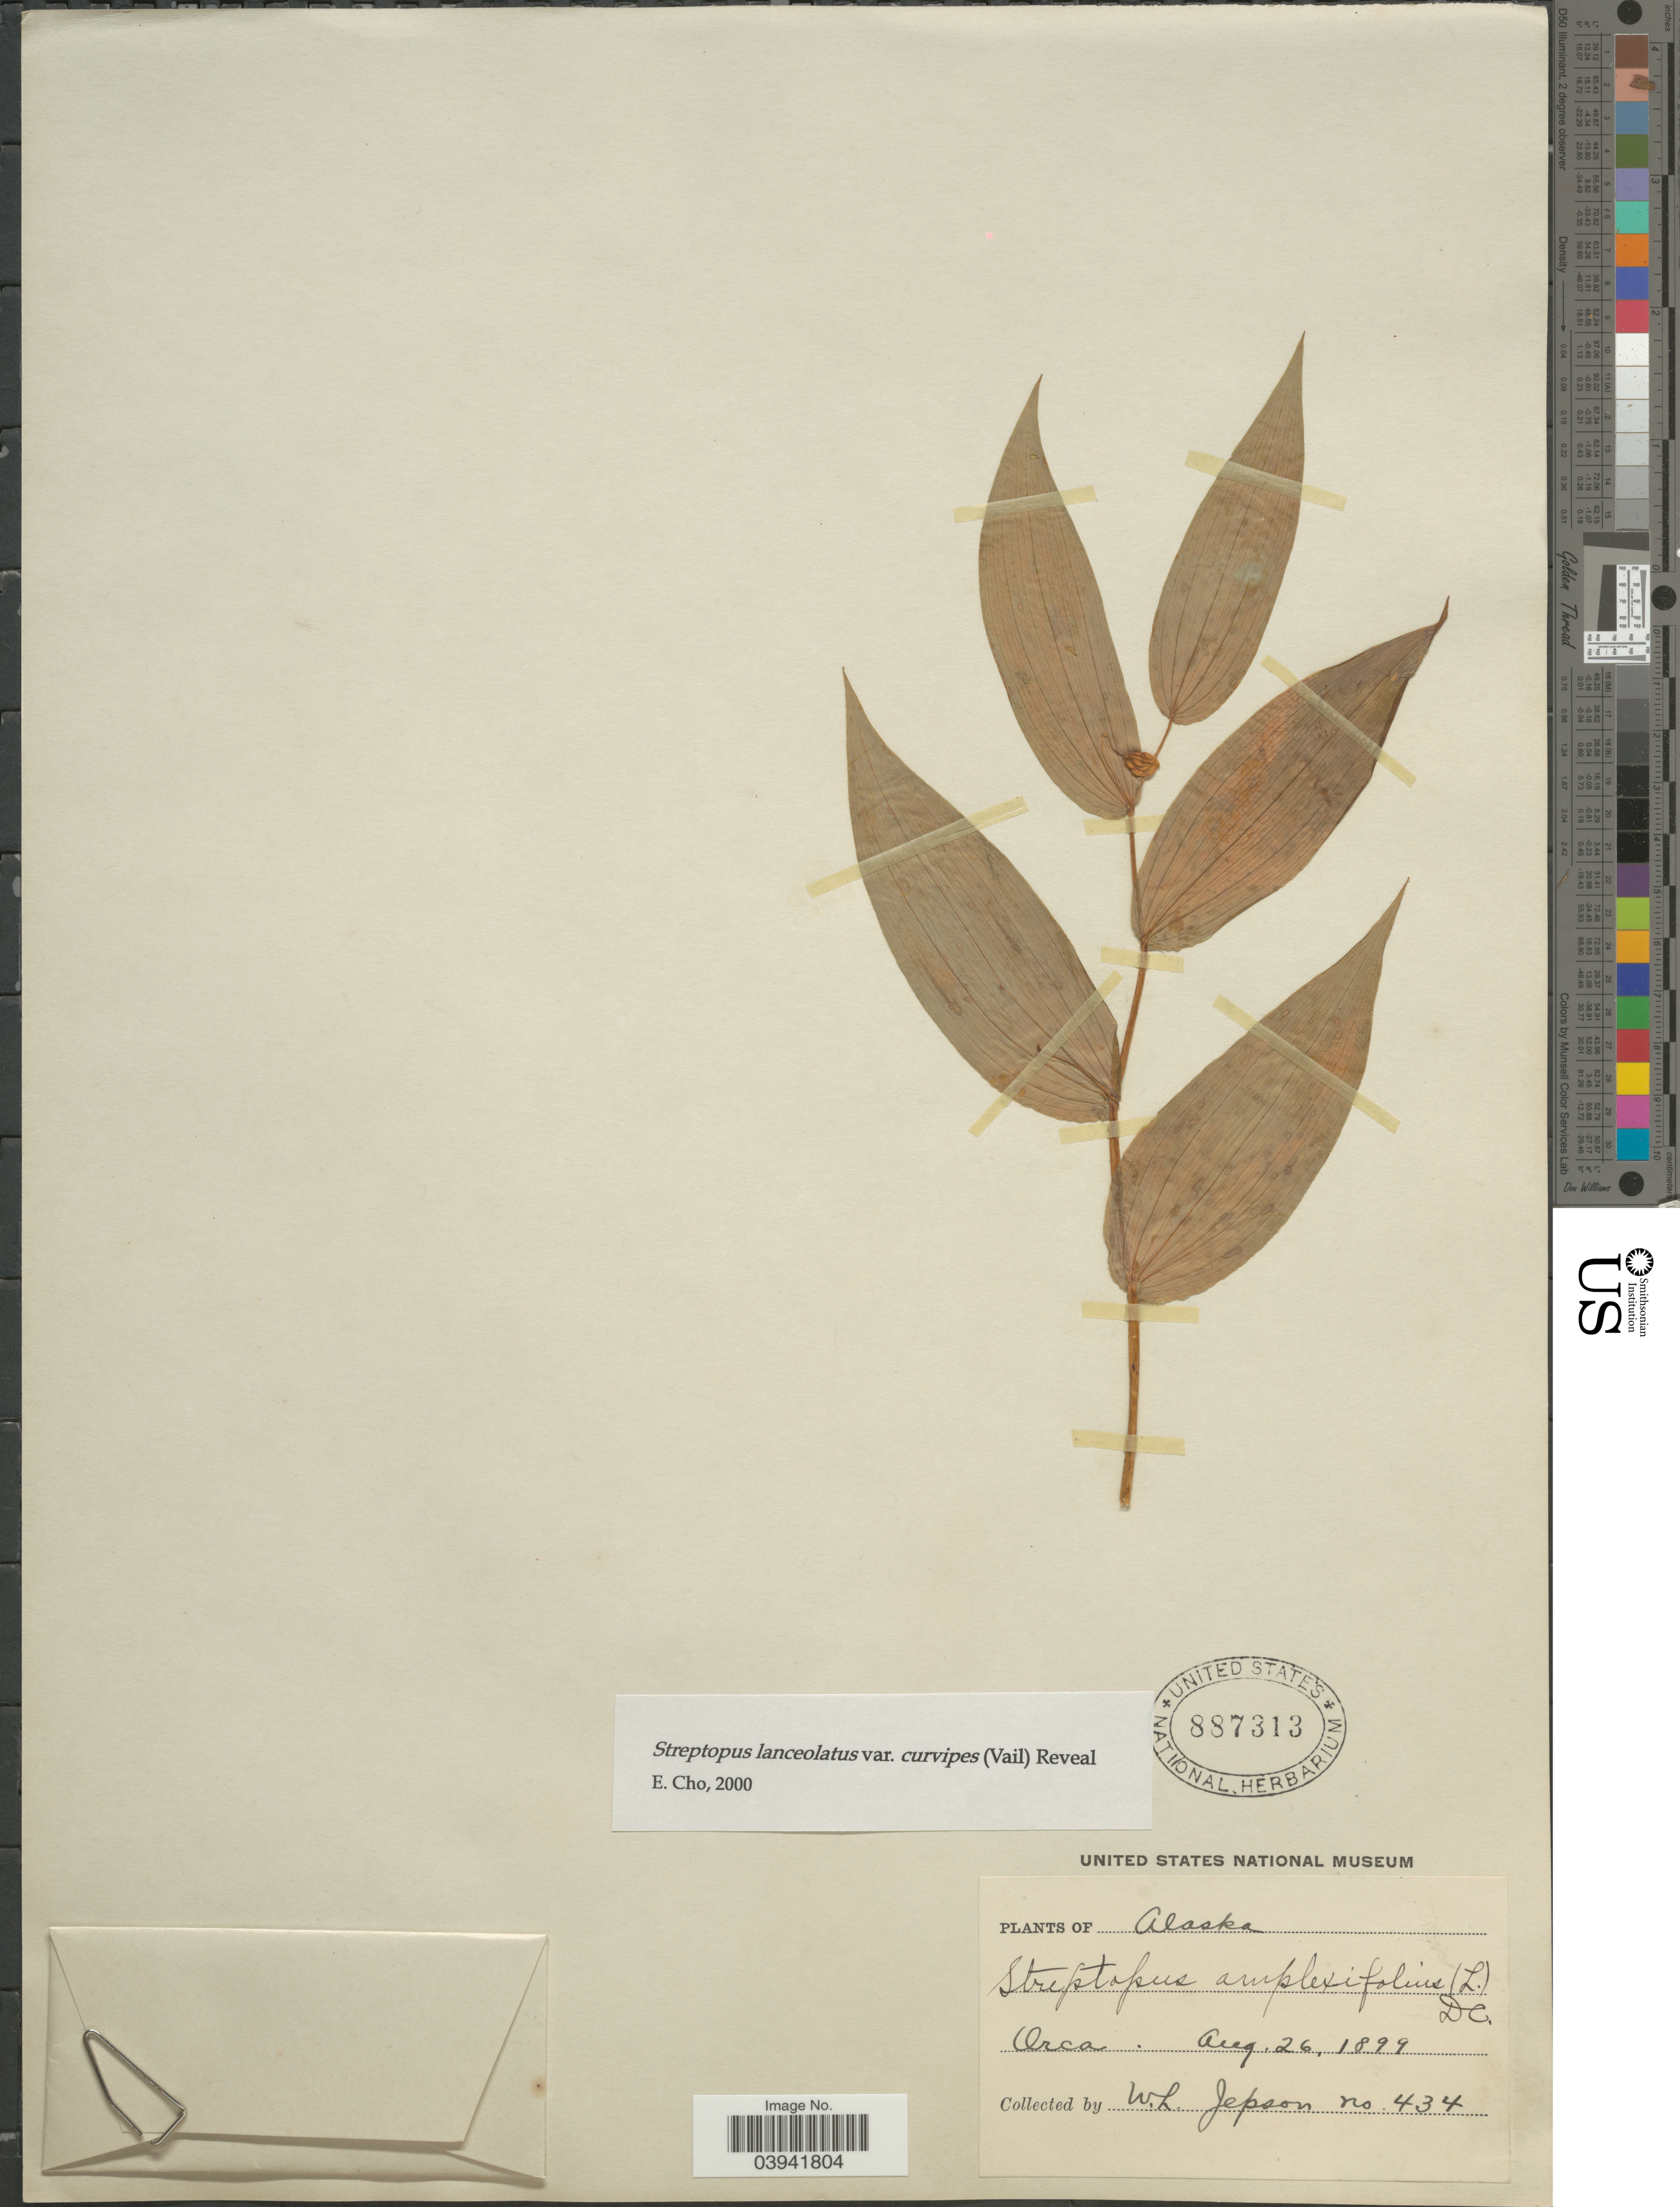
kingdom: Plantae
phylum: Tracheophyta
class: Liliopsida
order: Liliales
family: Liliaceae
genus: Streptopus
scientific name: Streptopus lanceolatus var. curvipes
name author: (Vail) Reveal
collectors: W. L. Jepson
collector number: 434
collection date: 1899-08-26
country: United States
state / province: Alaska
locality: Orca.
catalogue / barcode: US 887313